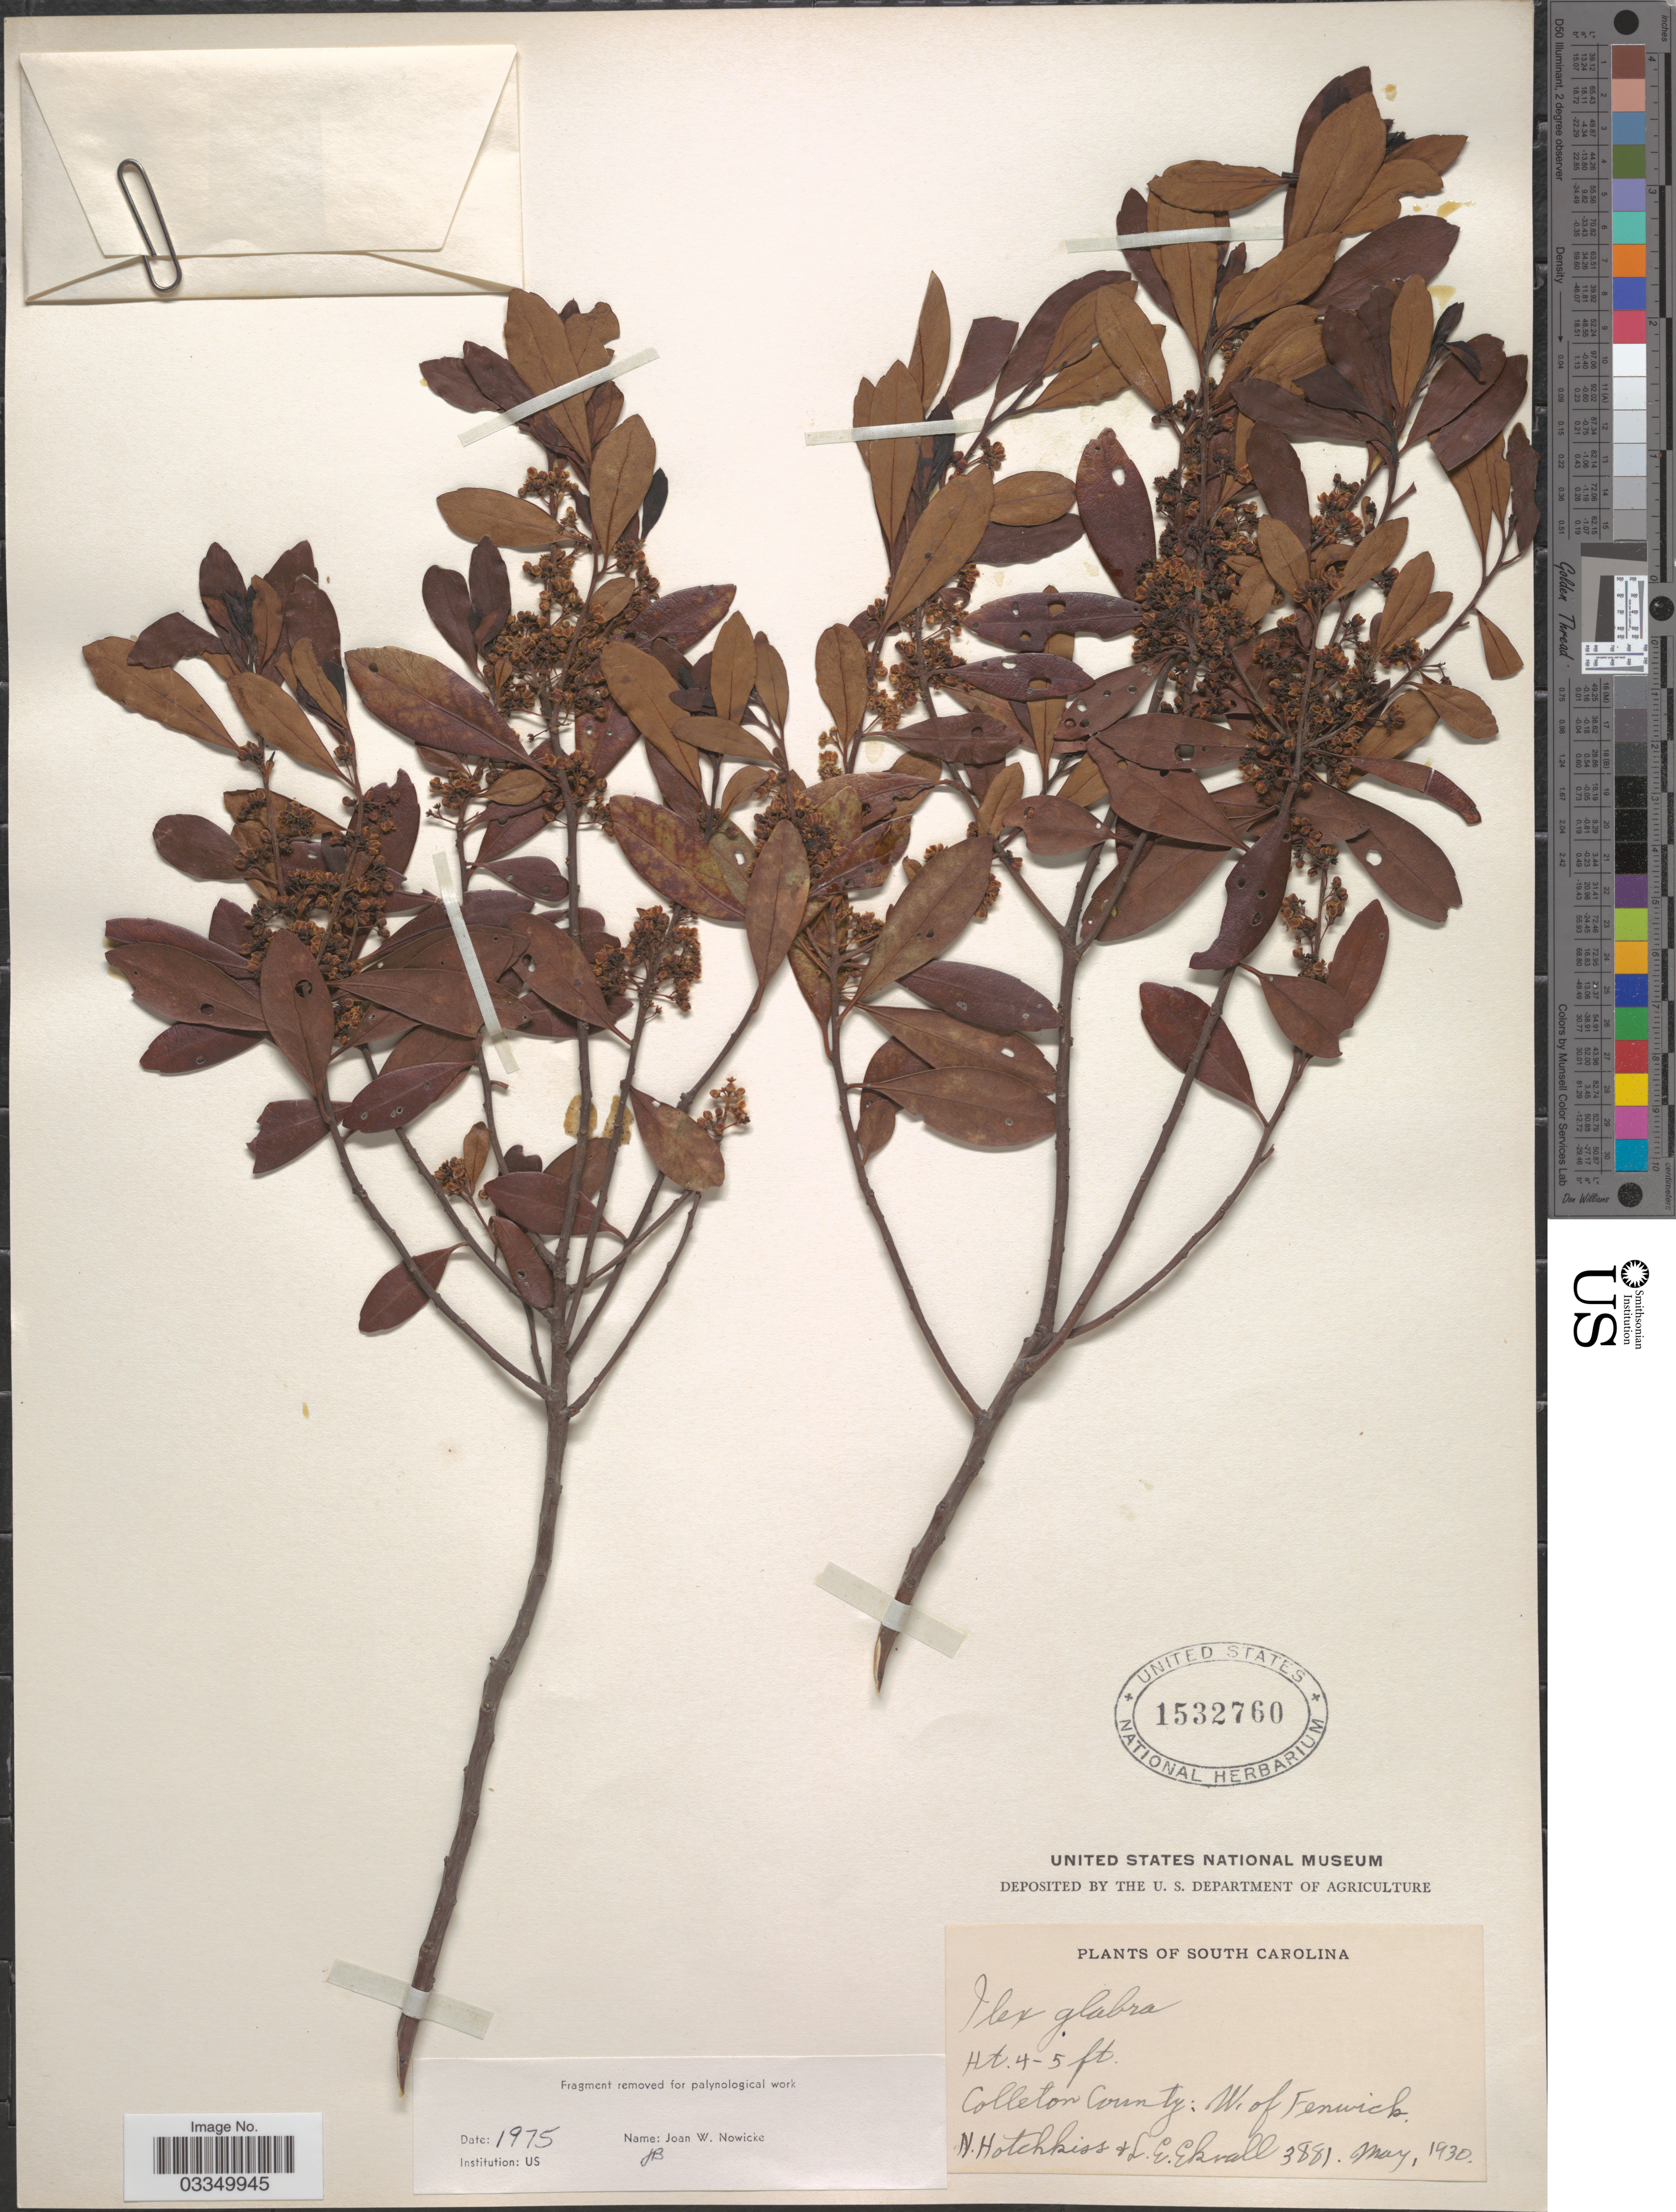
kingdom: Plantae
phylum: Tracheophyta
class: Magnoliopsida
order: Aquifoliales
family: Aquifoliaceae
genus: Ilex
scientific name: Ilex glabra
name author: (L.) A. Gray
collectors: N. Hotchkiss & L. Ekvall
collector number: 3881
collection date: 1930-05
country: United States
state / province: South Carolina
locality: Colleton County; W. of Fenwick.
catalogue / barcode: US 1532760